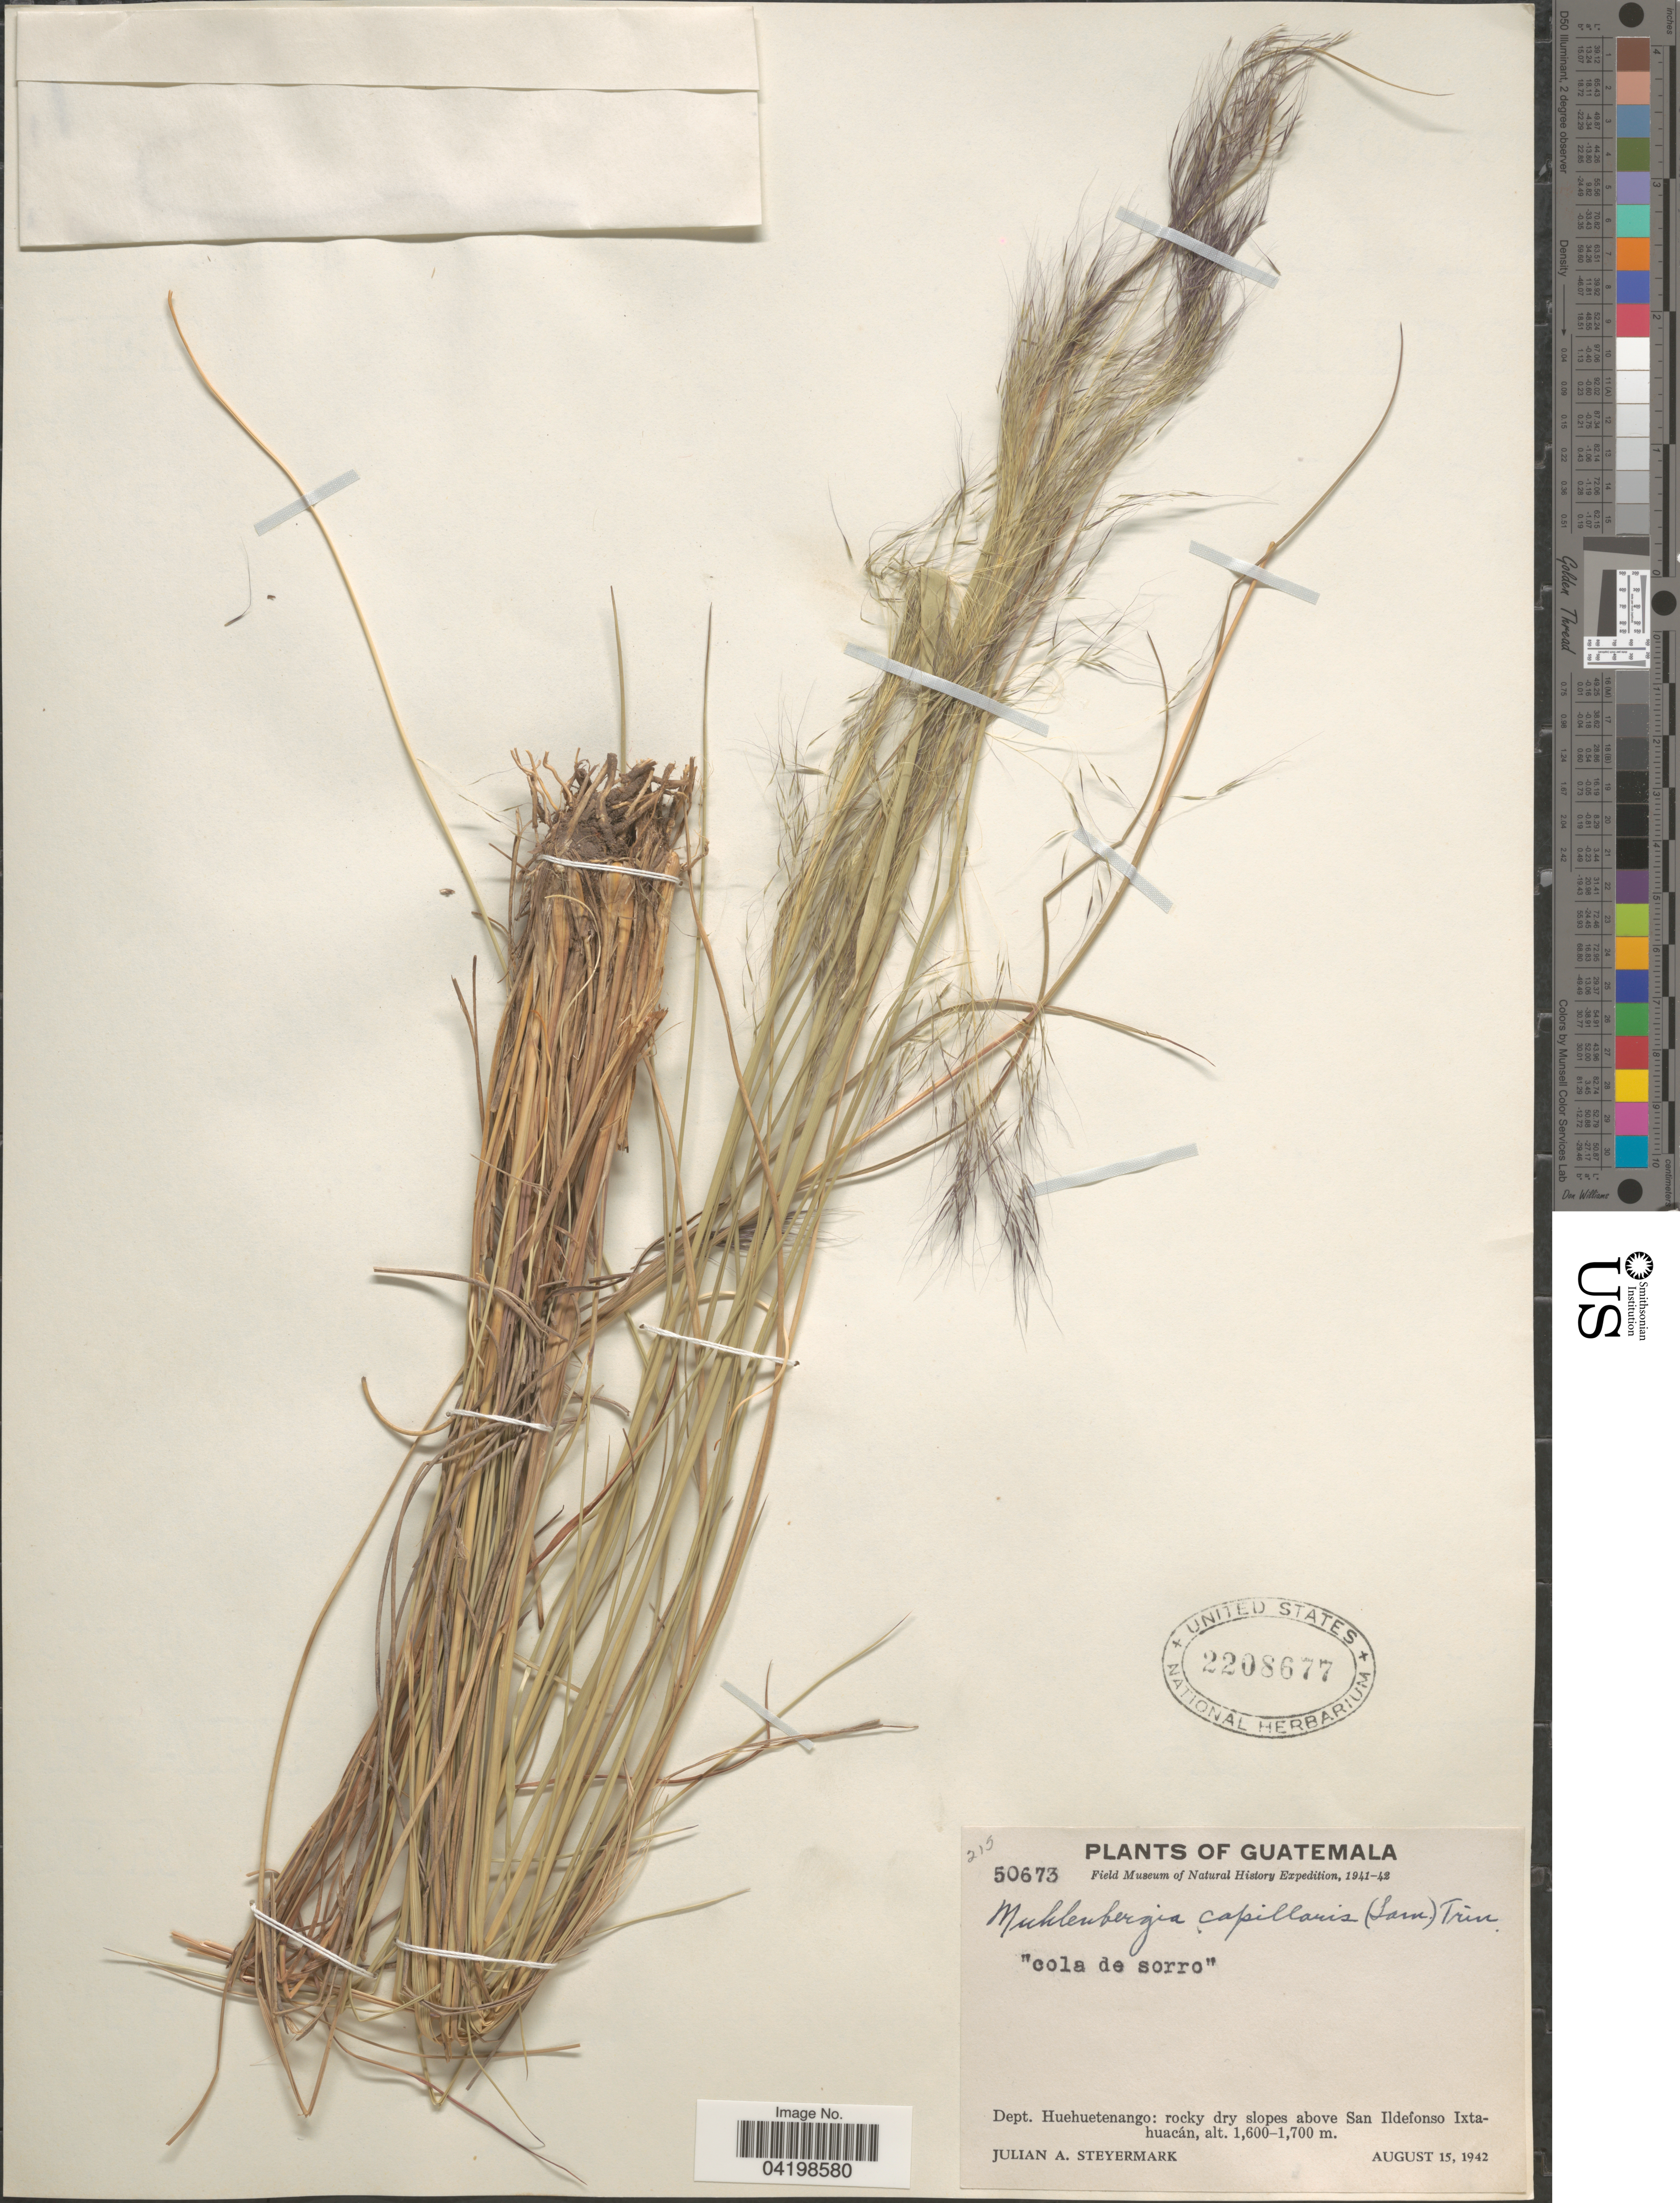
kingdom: Plantae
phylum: Tracheophyta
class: Liliopsida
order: Poales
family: Poaceae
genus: Muhlenbergia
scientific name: Muhlenbergia capillaris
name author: (Lam.) Trin.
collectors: J. Steyermark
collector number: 50673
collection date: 1942-08-15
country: Guatemala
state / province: Huehuetenango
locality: Field Museum of Natural History Expedition, 1941-42. Dept. Huehuetenango: rocky dry slopes above San Ildefonso Ixtahuacán.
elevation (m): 1600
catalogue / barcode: US 2208677